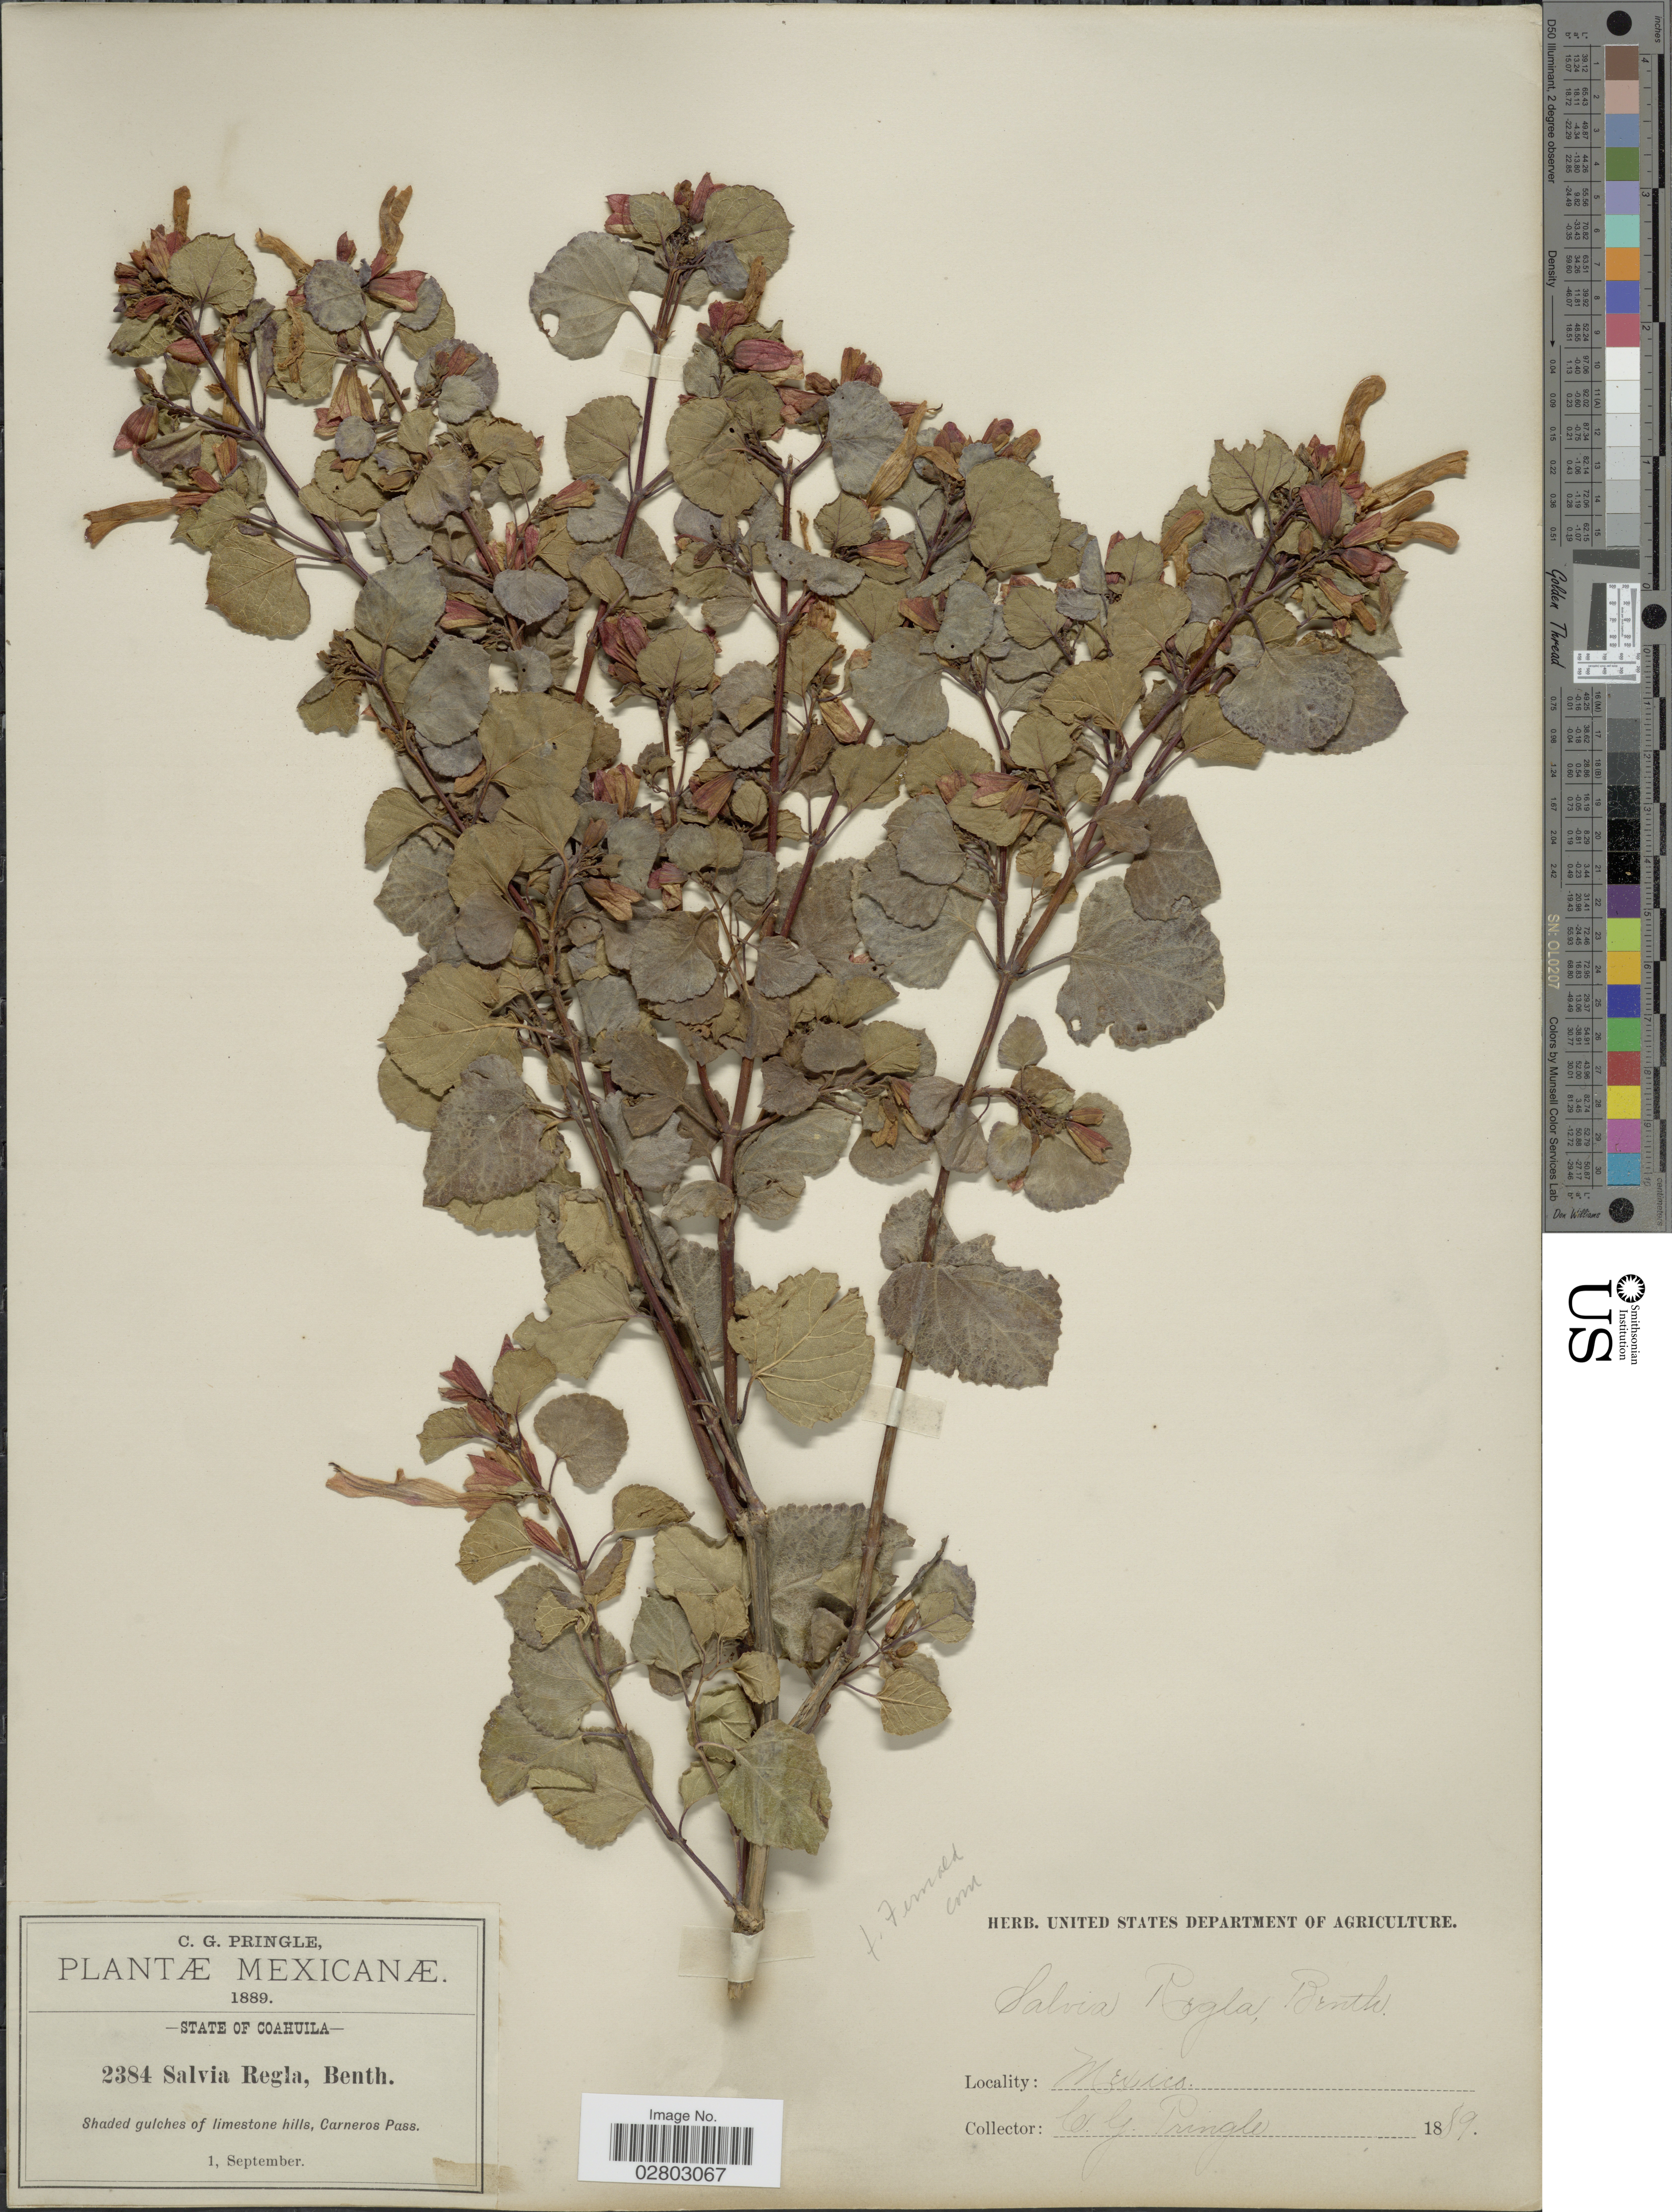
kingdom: Plantae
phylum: Tracheophyta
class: Magnoliopsida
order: Lamiales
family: Lamiaceae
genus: Salvia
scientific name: Salvia regla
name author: Cav.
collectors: C. G. Pringle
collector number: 2384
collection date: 1889-09-01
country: Mexico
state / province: Coahuila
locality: State of Coahuila, Shaded gulches of limestone hills, Carneros Pass.